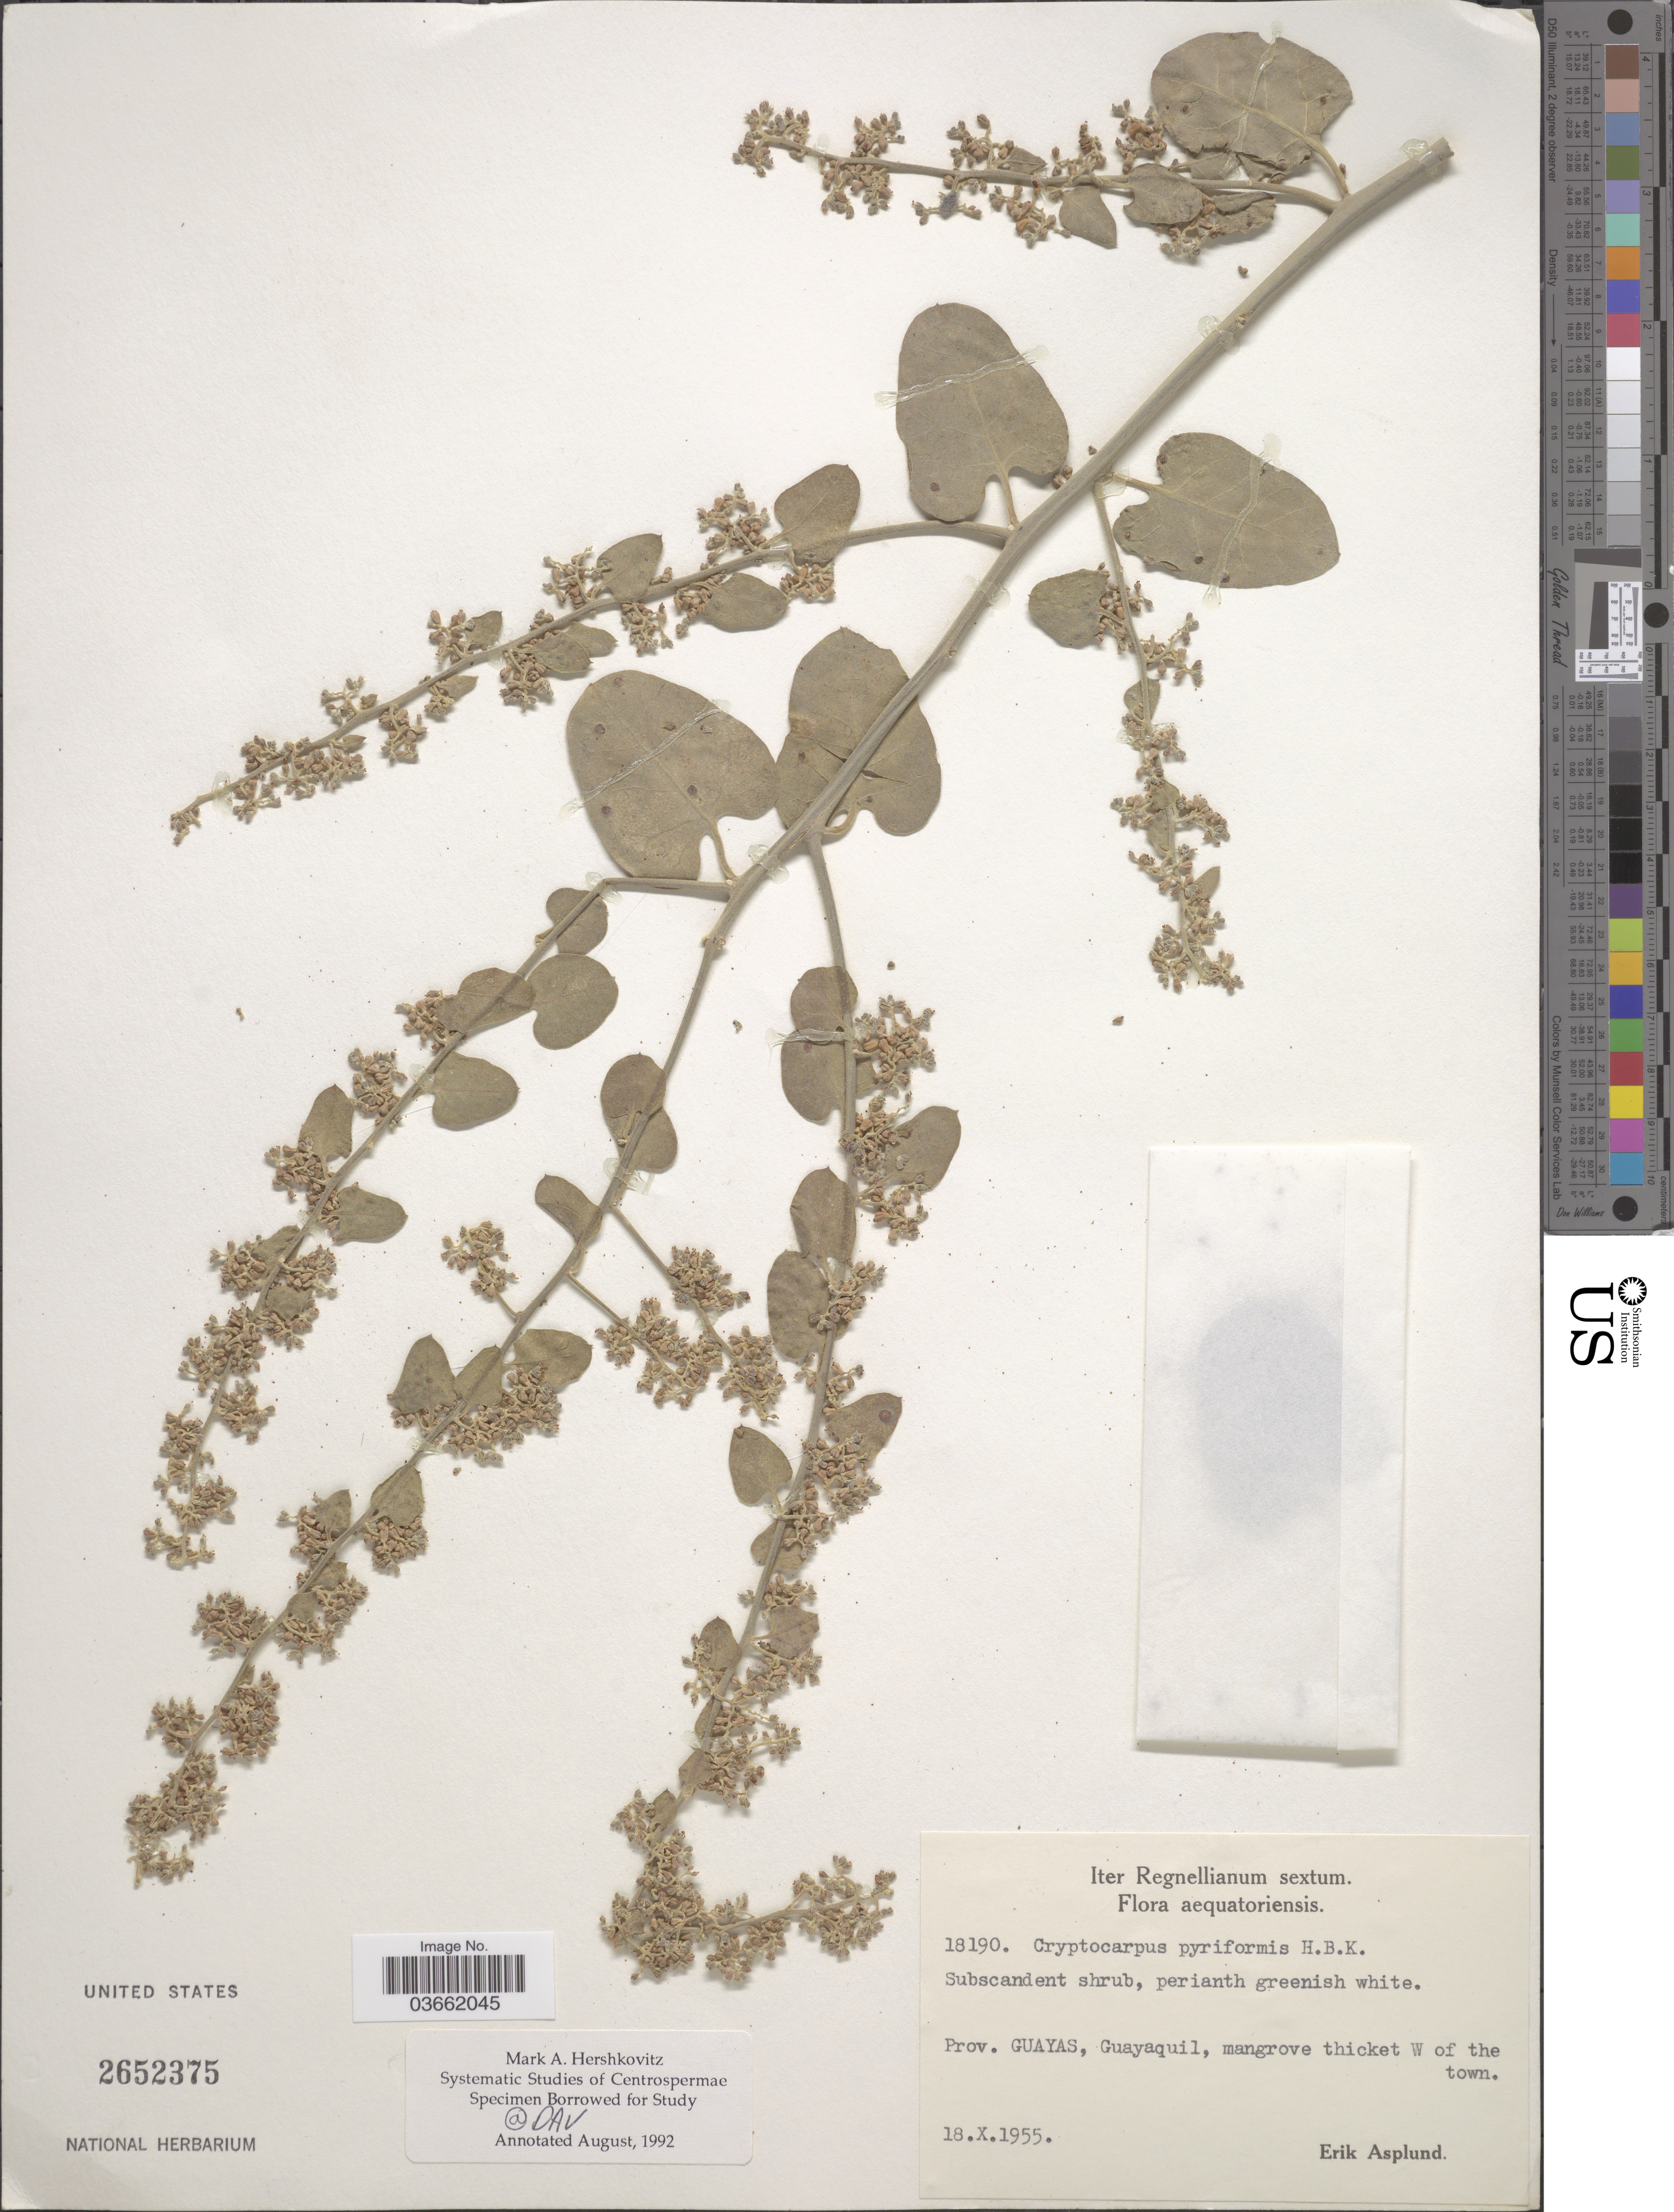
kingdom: Plantae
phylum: Tracheophyta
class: Magnoliopsida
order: Caryophyllales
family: Nyctaginaceae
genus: Cryptocarpus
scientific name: Cryptocarpus pyriformis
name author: Kunth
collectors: E. Asplund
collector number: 18190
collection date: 1955-10-18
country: Ecuador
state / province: Guayas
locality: Guayaquil, mangrove thicket W of the town.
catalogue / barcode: US 2652375